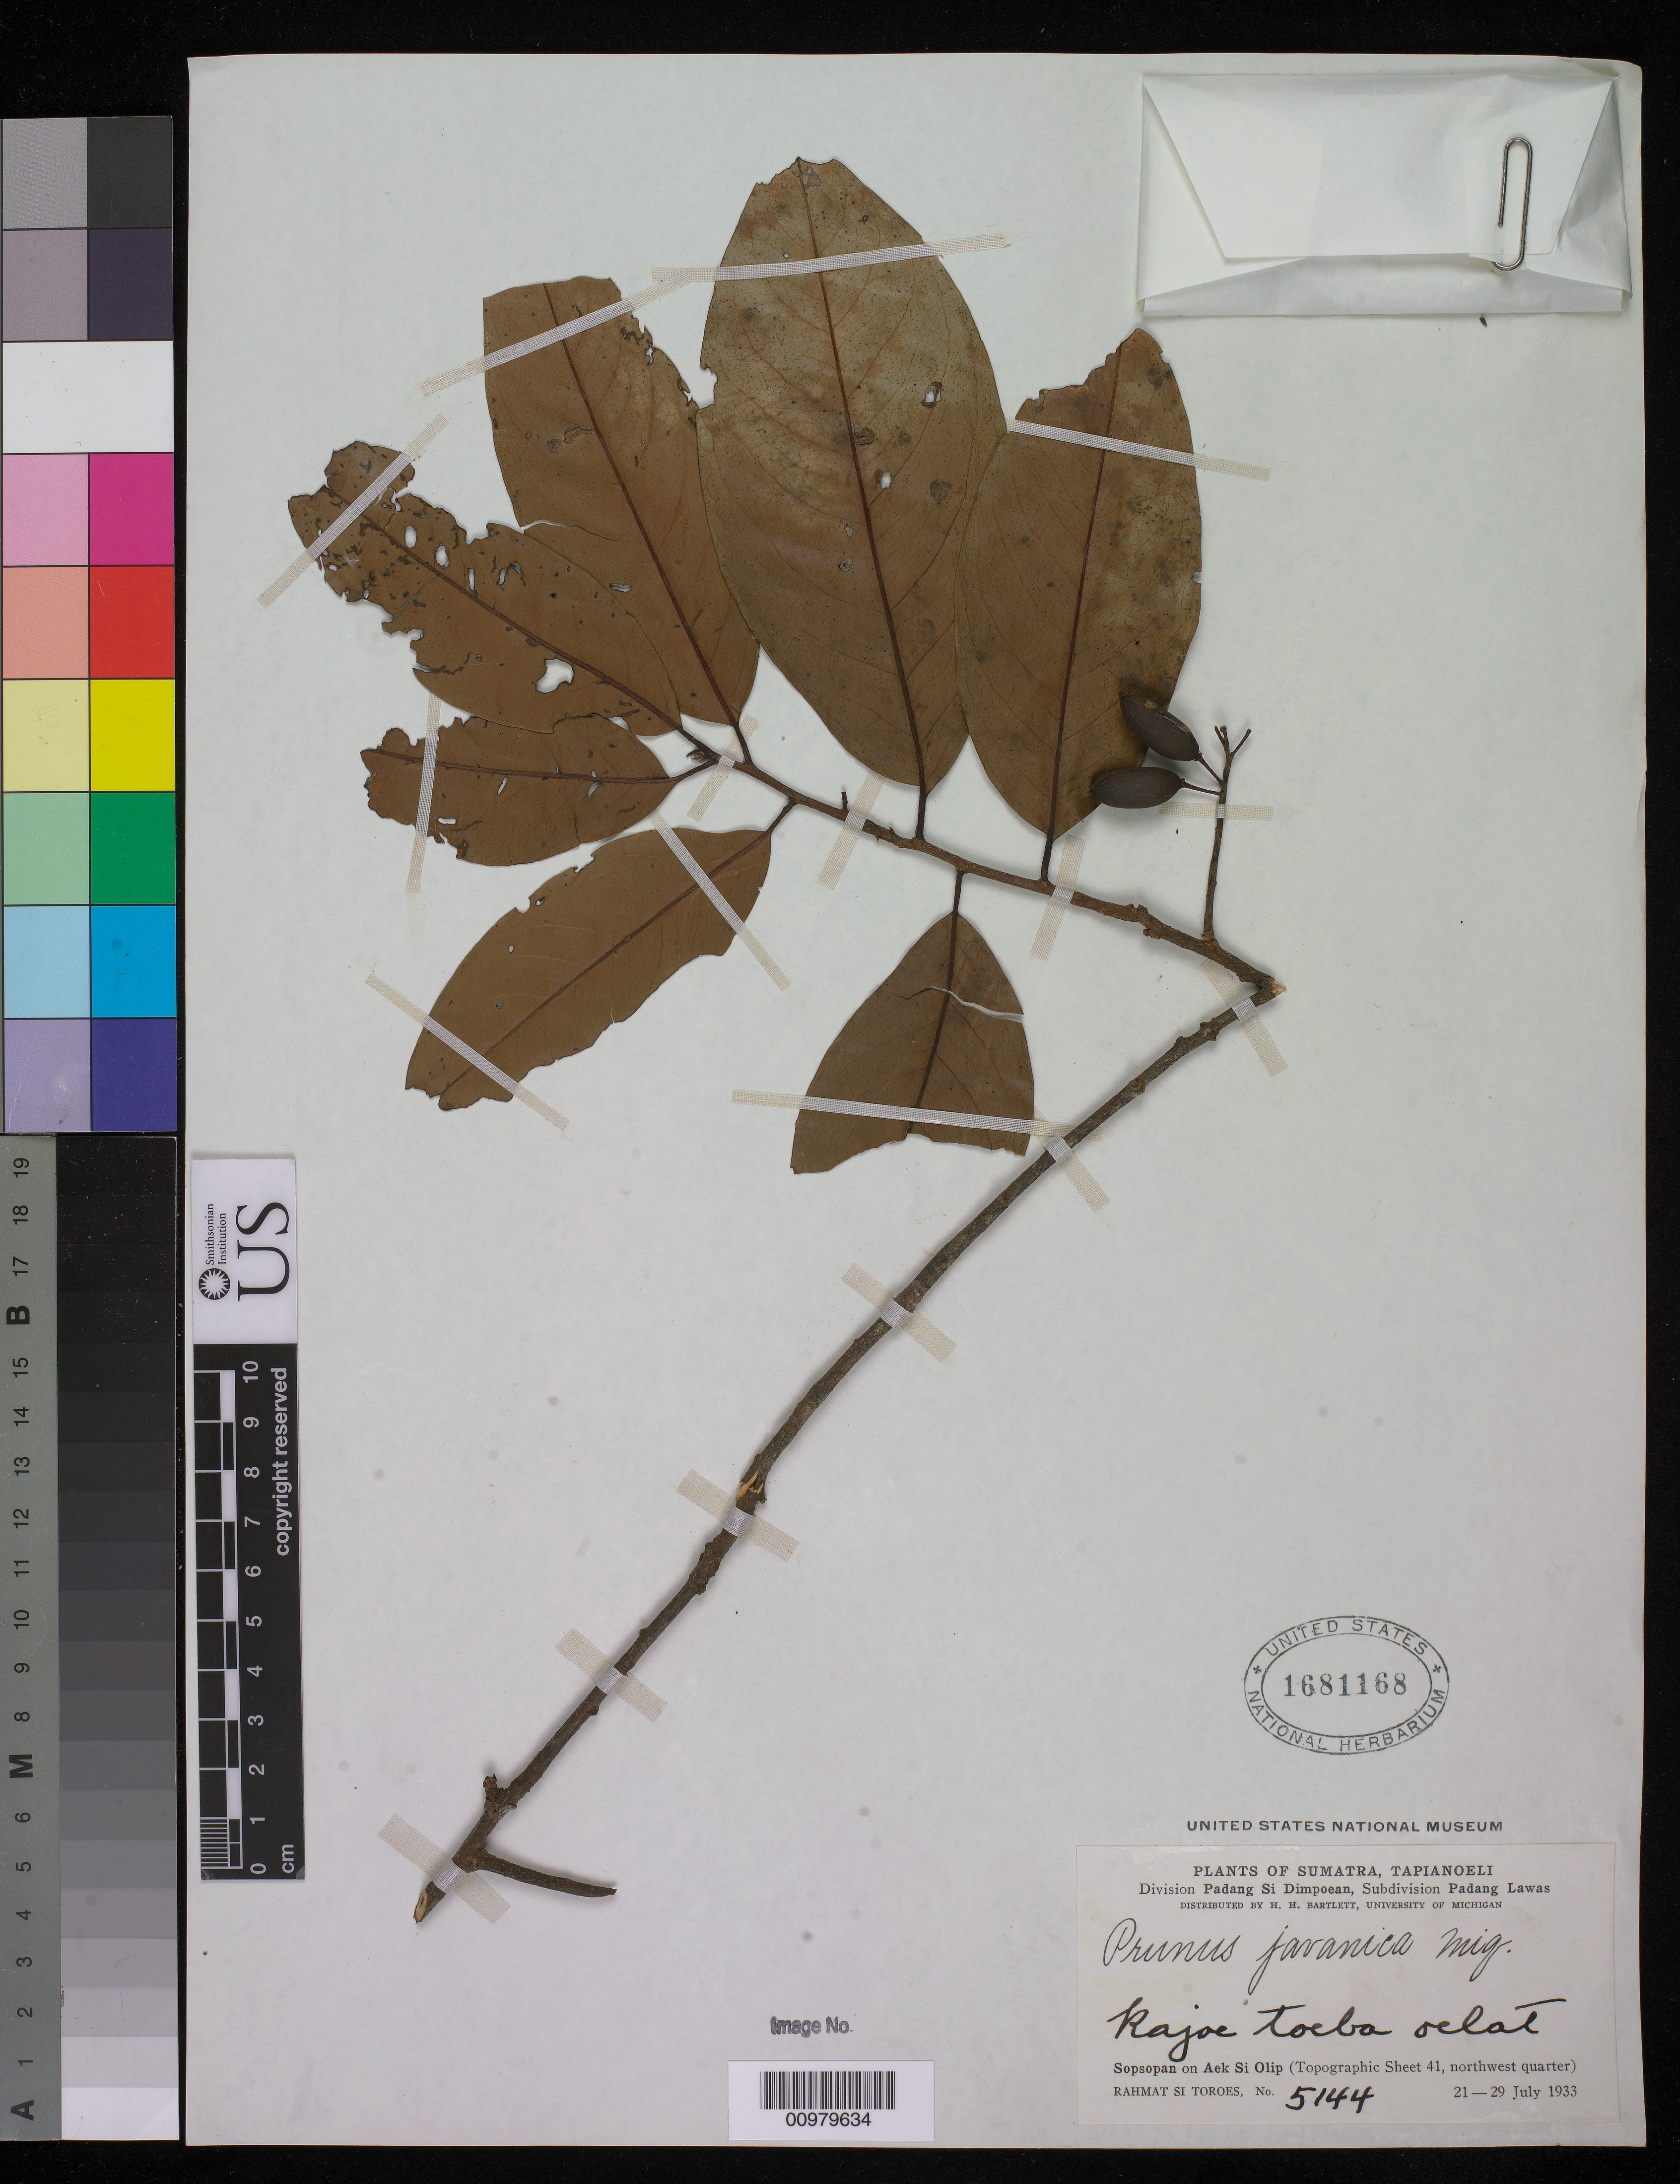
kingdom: Plantae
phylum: Tracheophyta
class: Magnoliopsida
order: Rosales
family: Rosaceae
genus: Prunus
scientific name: Prunus javanica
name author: (Teijsm. & Binn.) Miq.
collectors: Rahmat Si Boeea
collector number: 5144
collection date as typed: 21 Jul 1933 to 29 Jul 1933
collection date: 1933-07-21/1933-07-29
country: Indonesia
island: Sumatra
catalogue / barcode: US 1681168